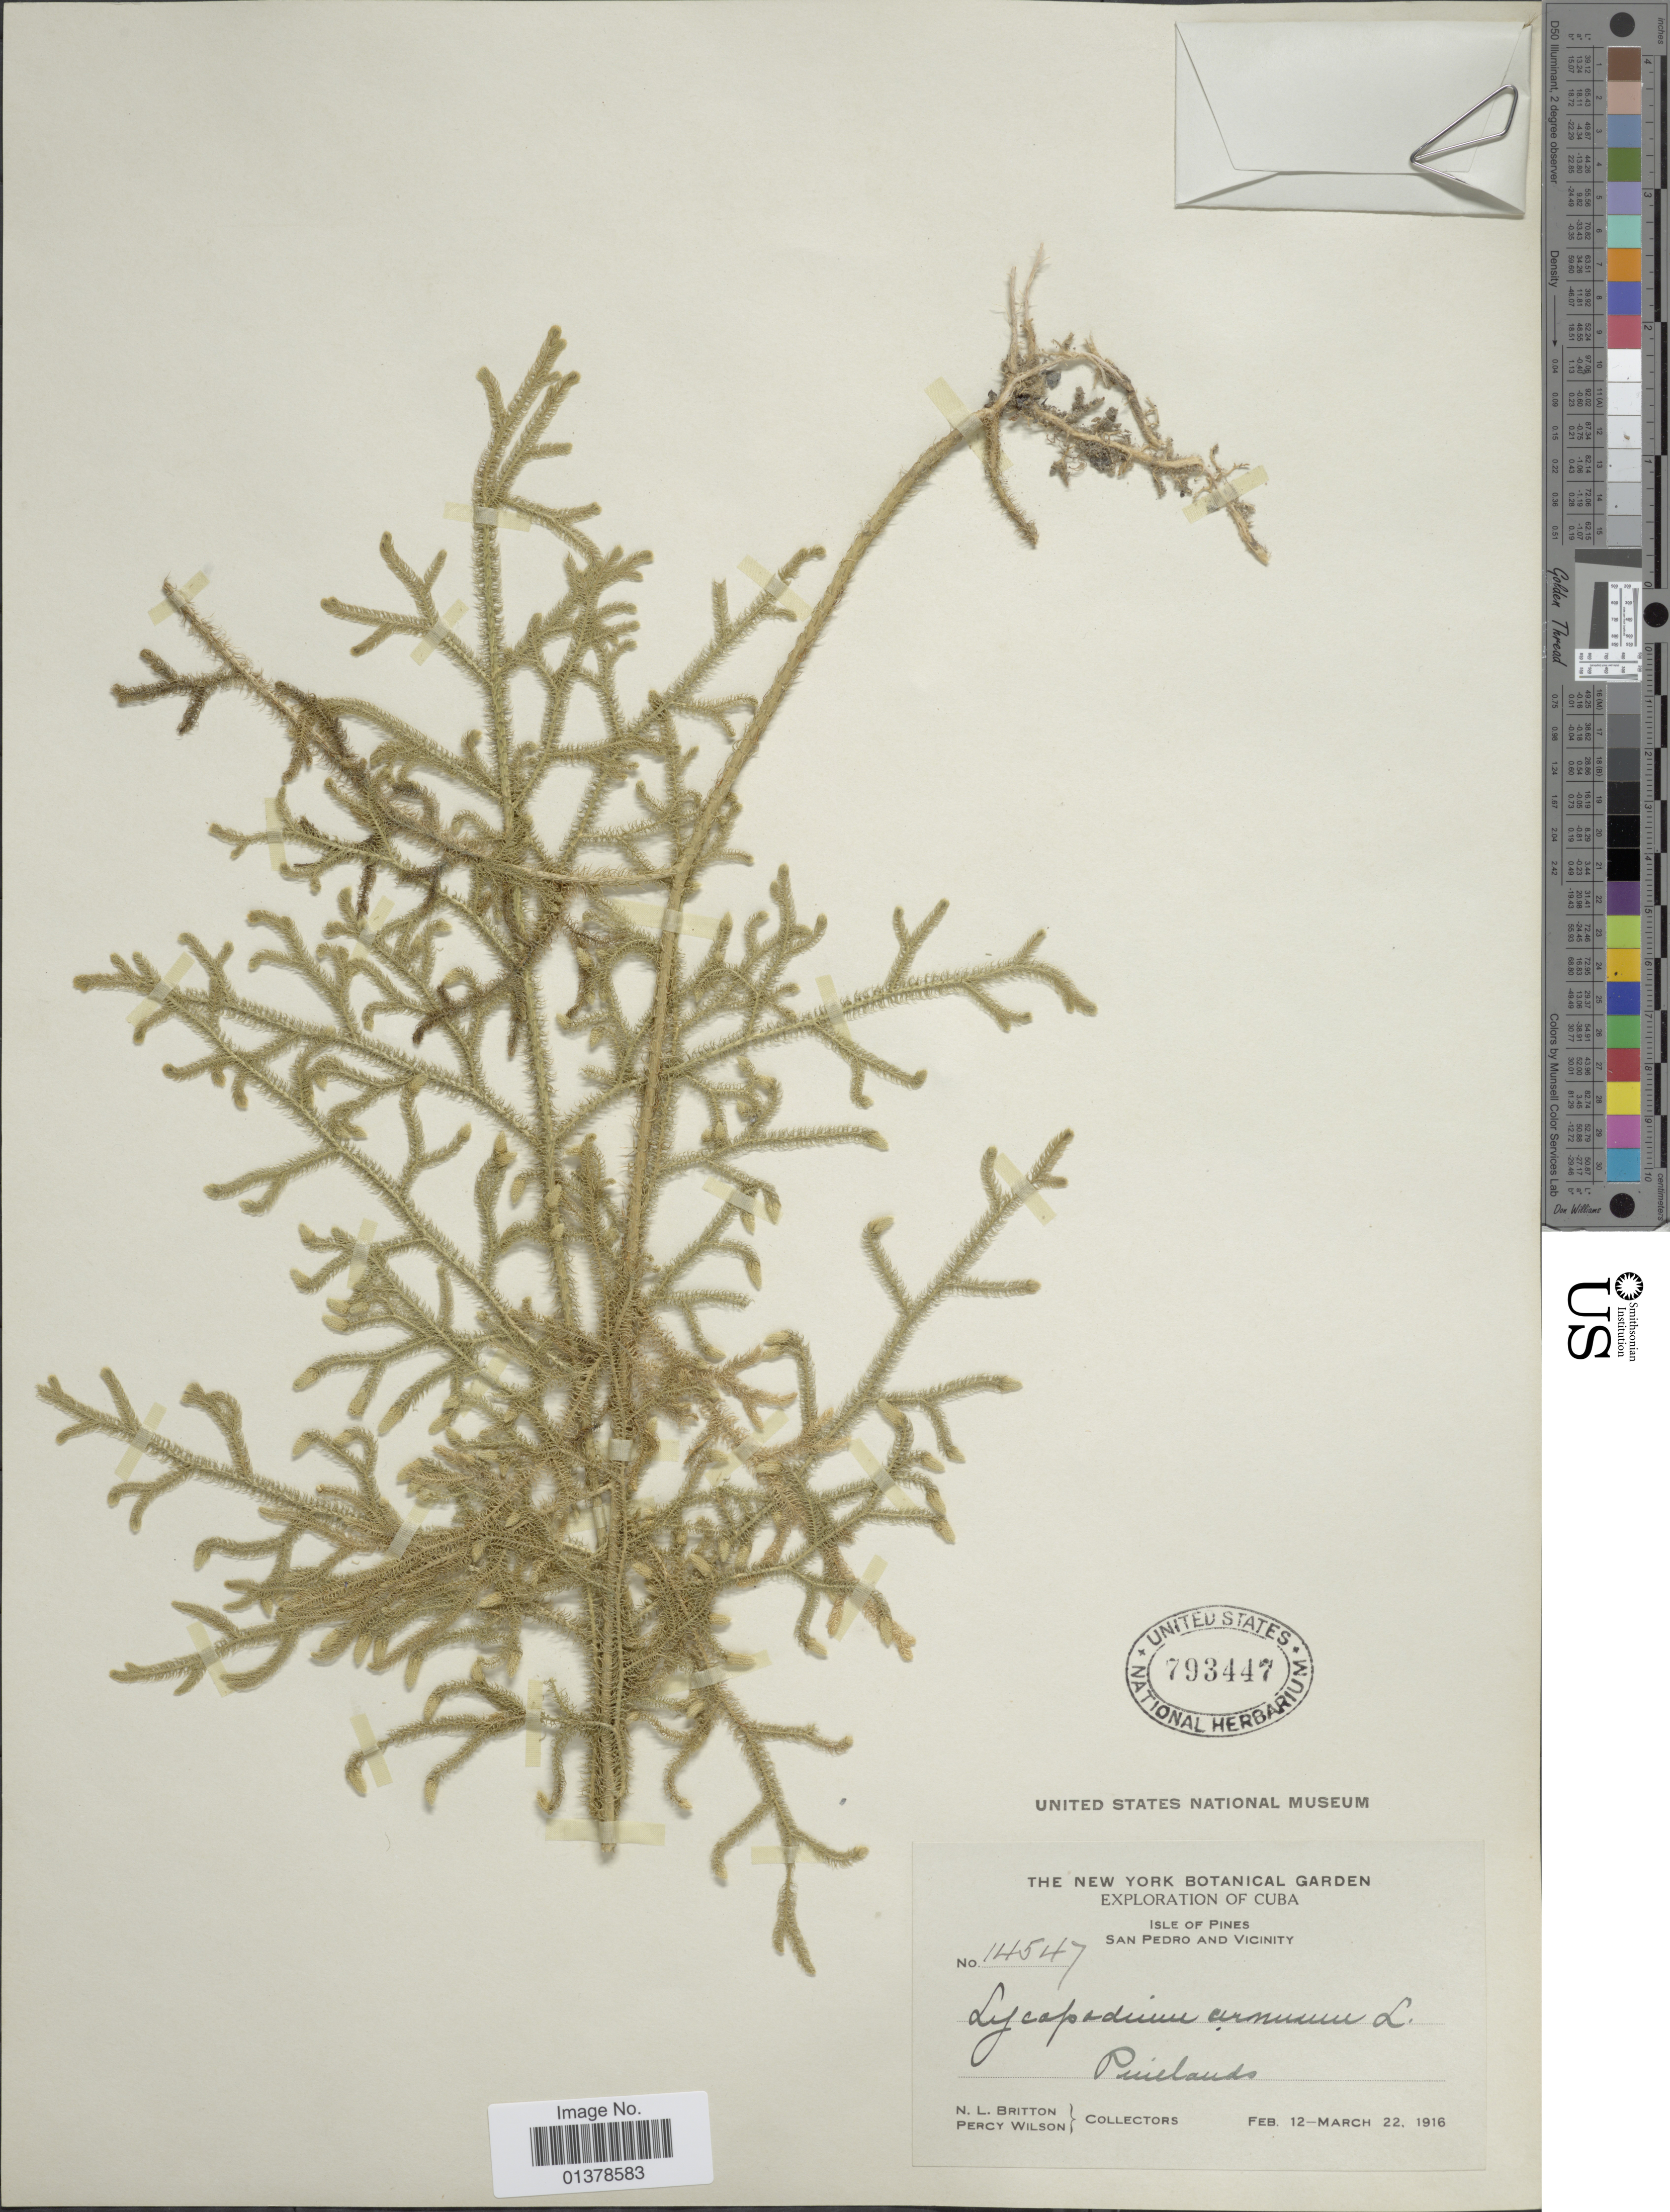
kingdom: Plantae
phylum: Tracheophyta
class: Lycopodiopsida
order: Lycopodiales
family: Lycopodiaceae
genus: Palhinhaea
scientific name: Palhinhaea cernua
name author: (L.) Vasc. & Franco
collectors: N. Britton & P. Wilson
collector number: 14547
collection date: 1916-02-12/1916-03-22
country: Cuba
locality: Isle of Pine, San Pedro and Vicinity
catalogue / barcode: US 793447